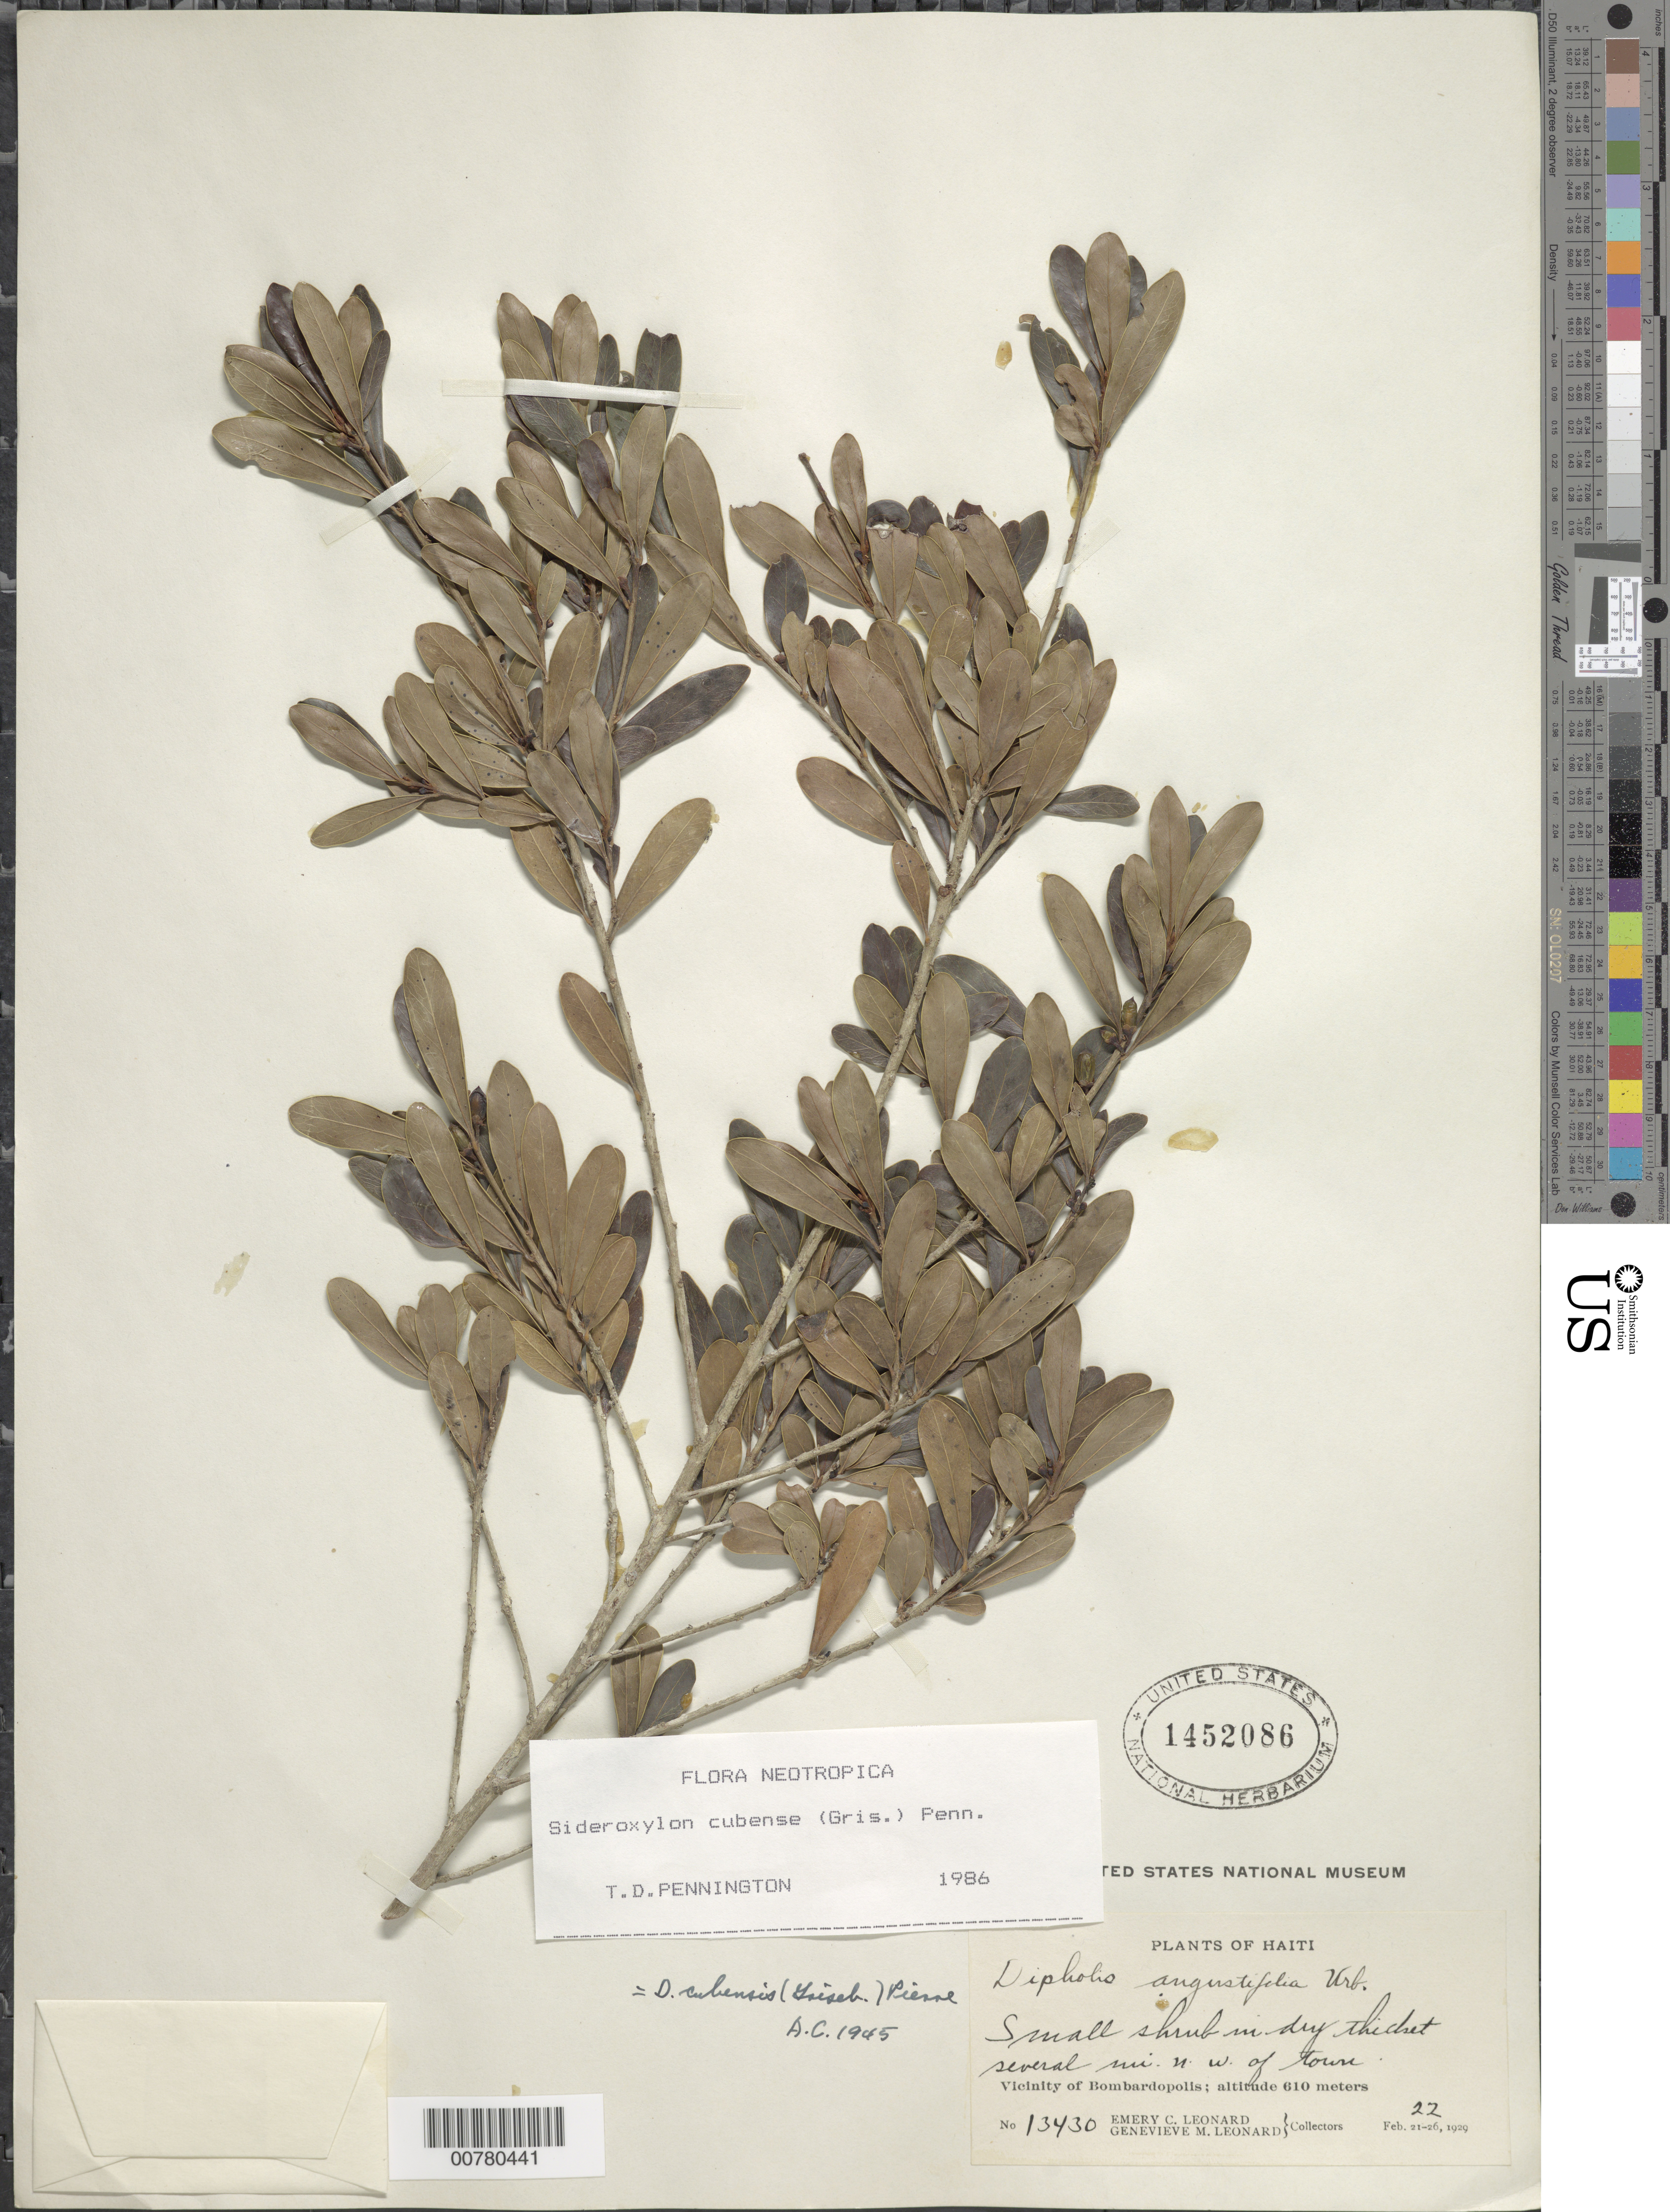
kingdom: Plantae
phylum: Tracheophyta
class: Magnoliopsida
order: Ericales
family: Sapotaceae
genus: Sideroxylon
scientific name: Sideroxylon cubense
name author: (Griseb.) T.D. Penn.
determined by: Pennington, T. D., (K)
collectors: E. C. Leonard & G. M. Leonard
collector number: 13430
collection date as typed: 22 Feb 1929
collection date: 1929-02-22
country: Haiti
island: Hispaniola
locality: Vicinity Bombardopolis, several miles NW of town.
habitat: Dry thicket.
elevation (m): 610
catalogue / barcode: US 1452086